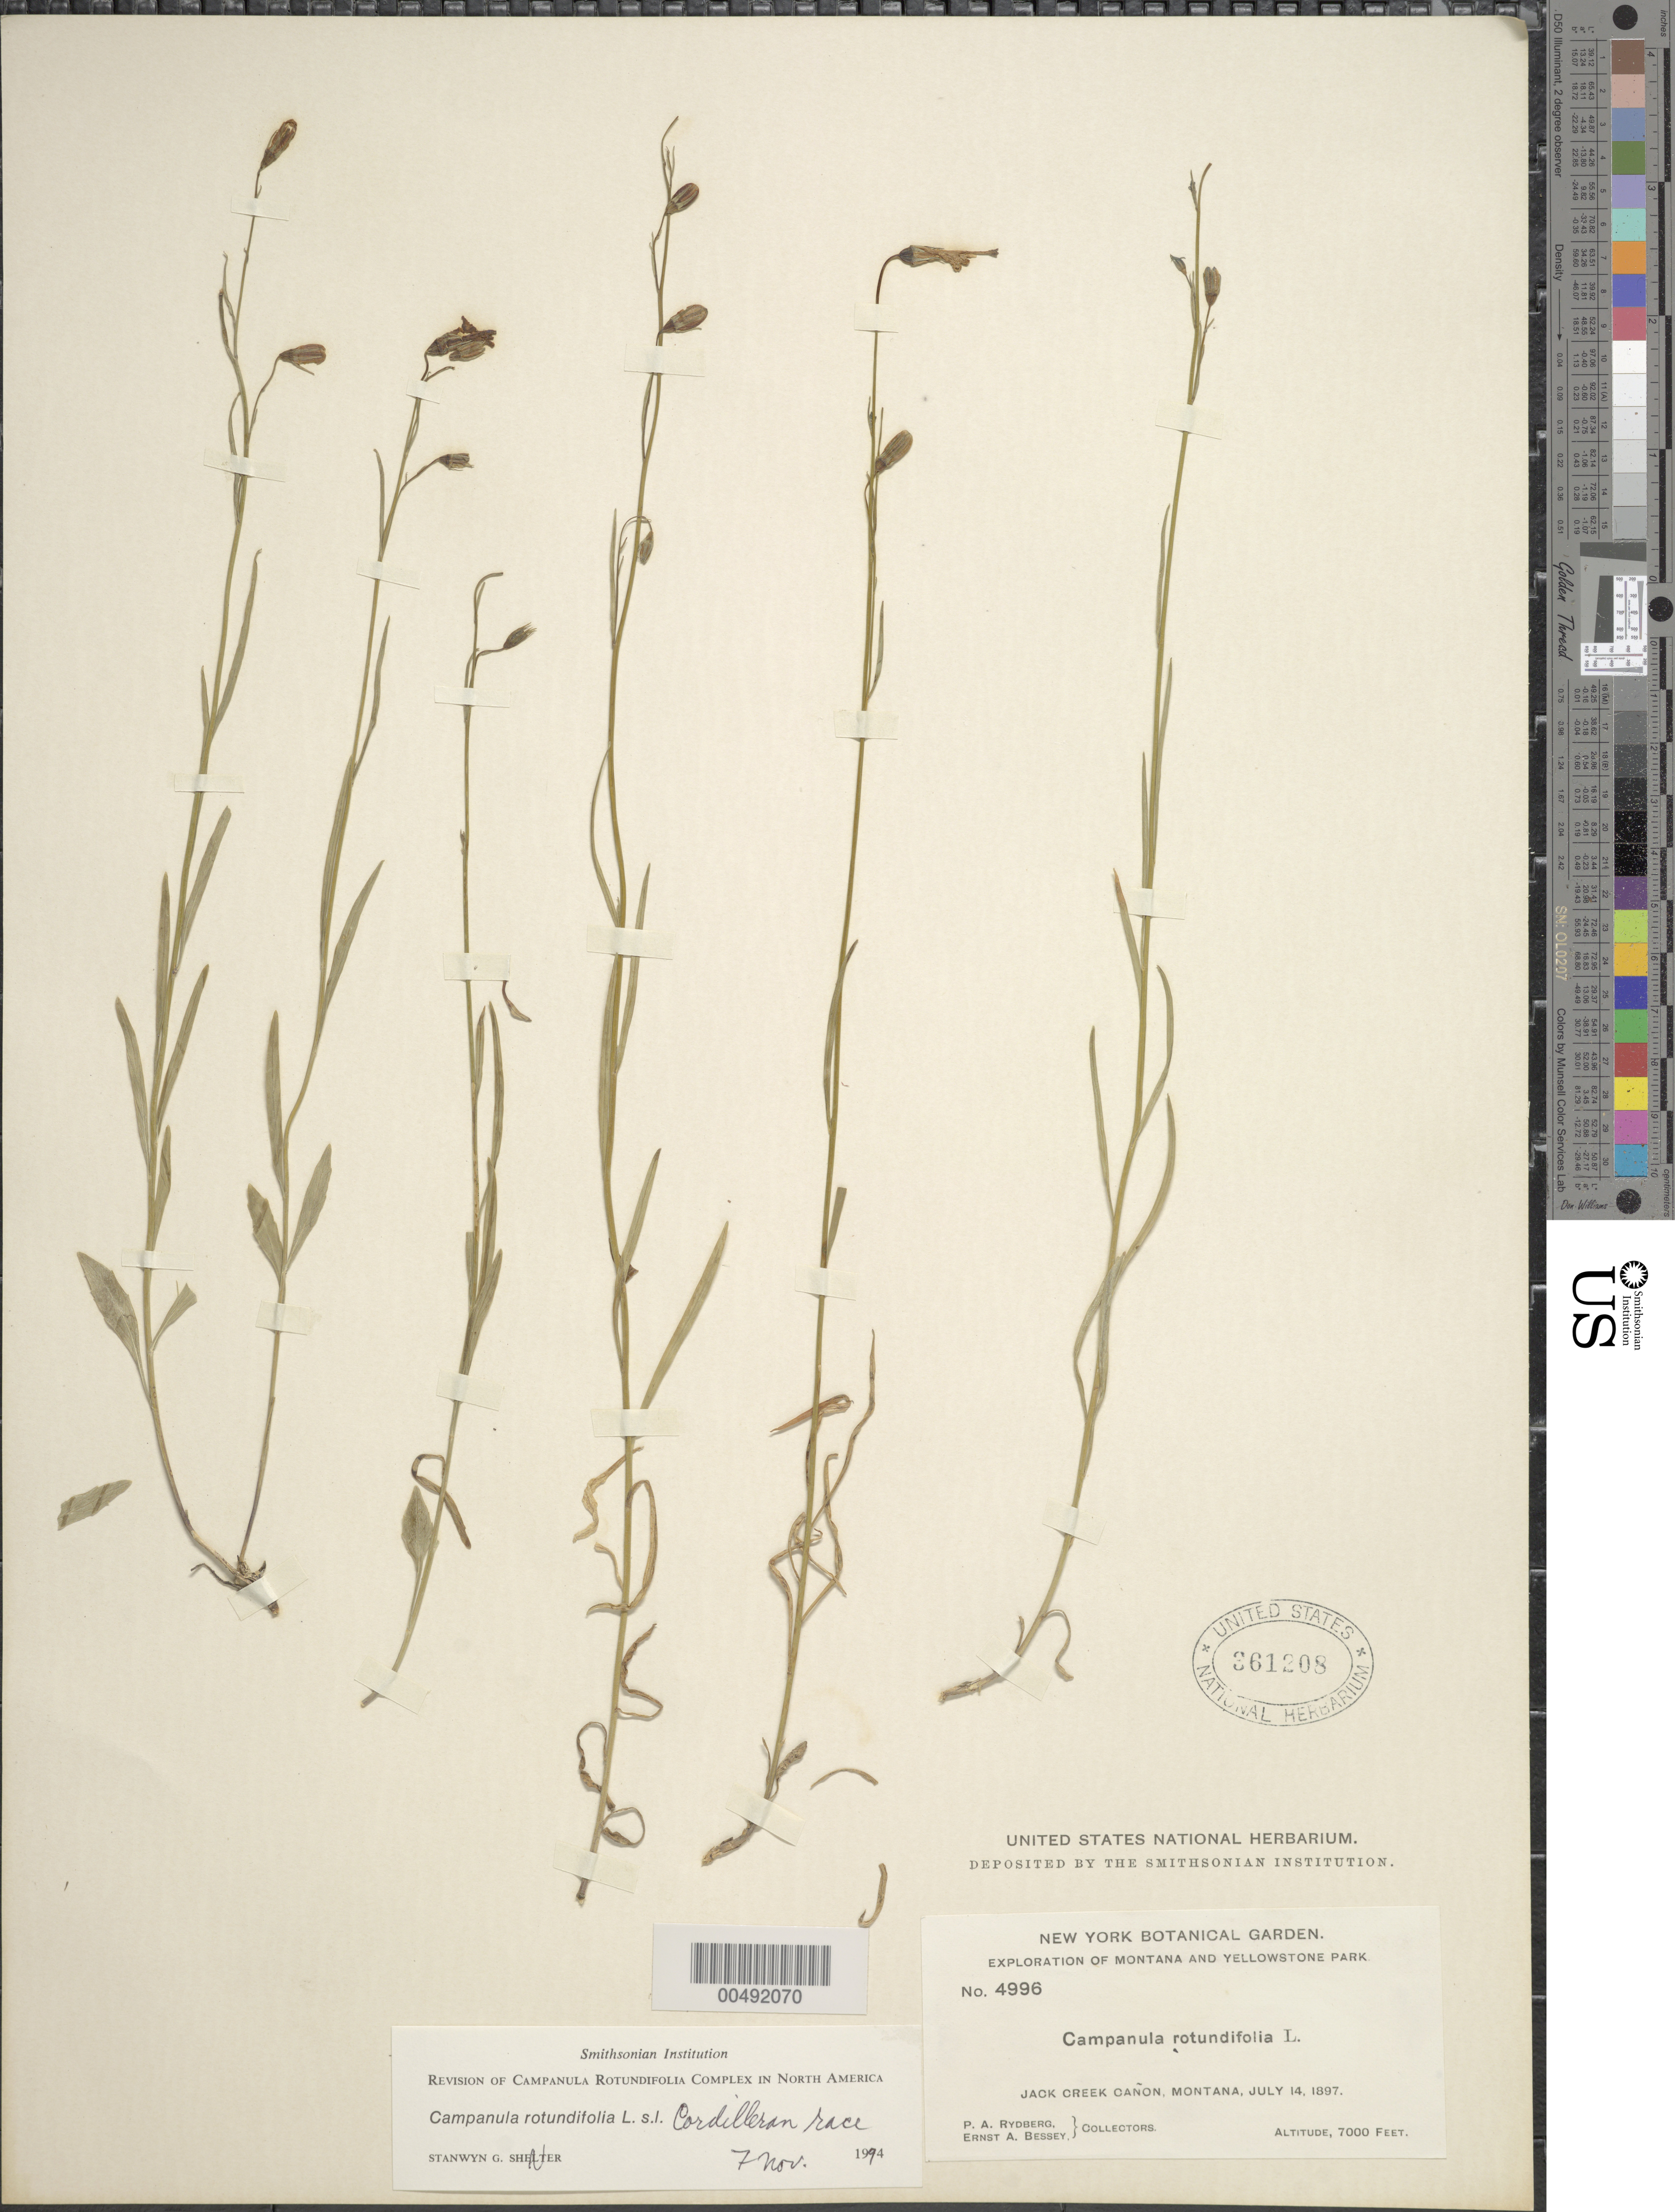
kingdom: Plantae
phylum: Tracheophyta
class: Magnoliopsida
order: Asterales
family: Campanulaceae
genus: Campanula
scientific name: Campanula rotundifolia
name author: L.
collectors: P. A. Rydberg & E. Bessey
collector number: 4996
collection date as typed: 14 Jul 1897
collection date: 1897-07-14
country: United States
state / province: Montana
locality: Jack Creek Cañon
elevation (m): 2134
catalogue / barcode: US 361208